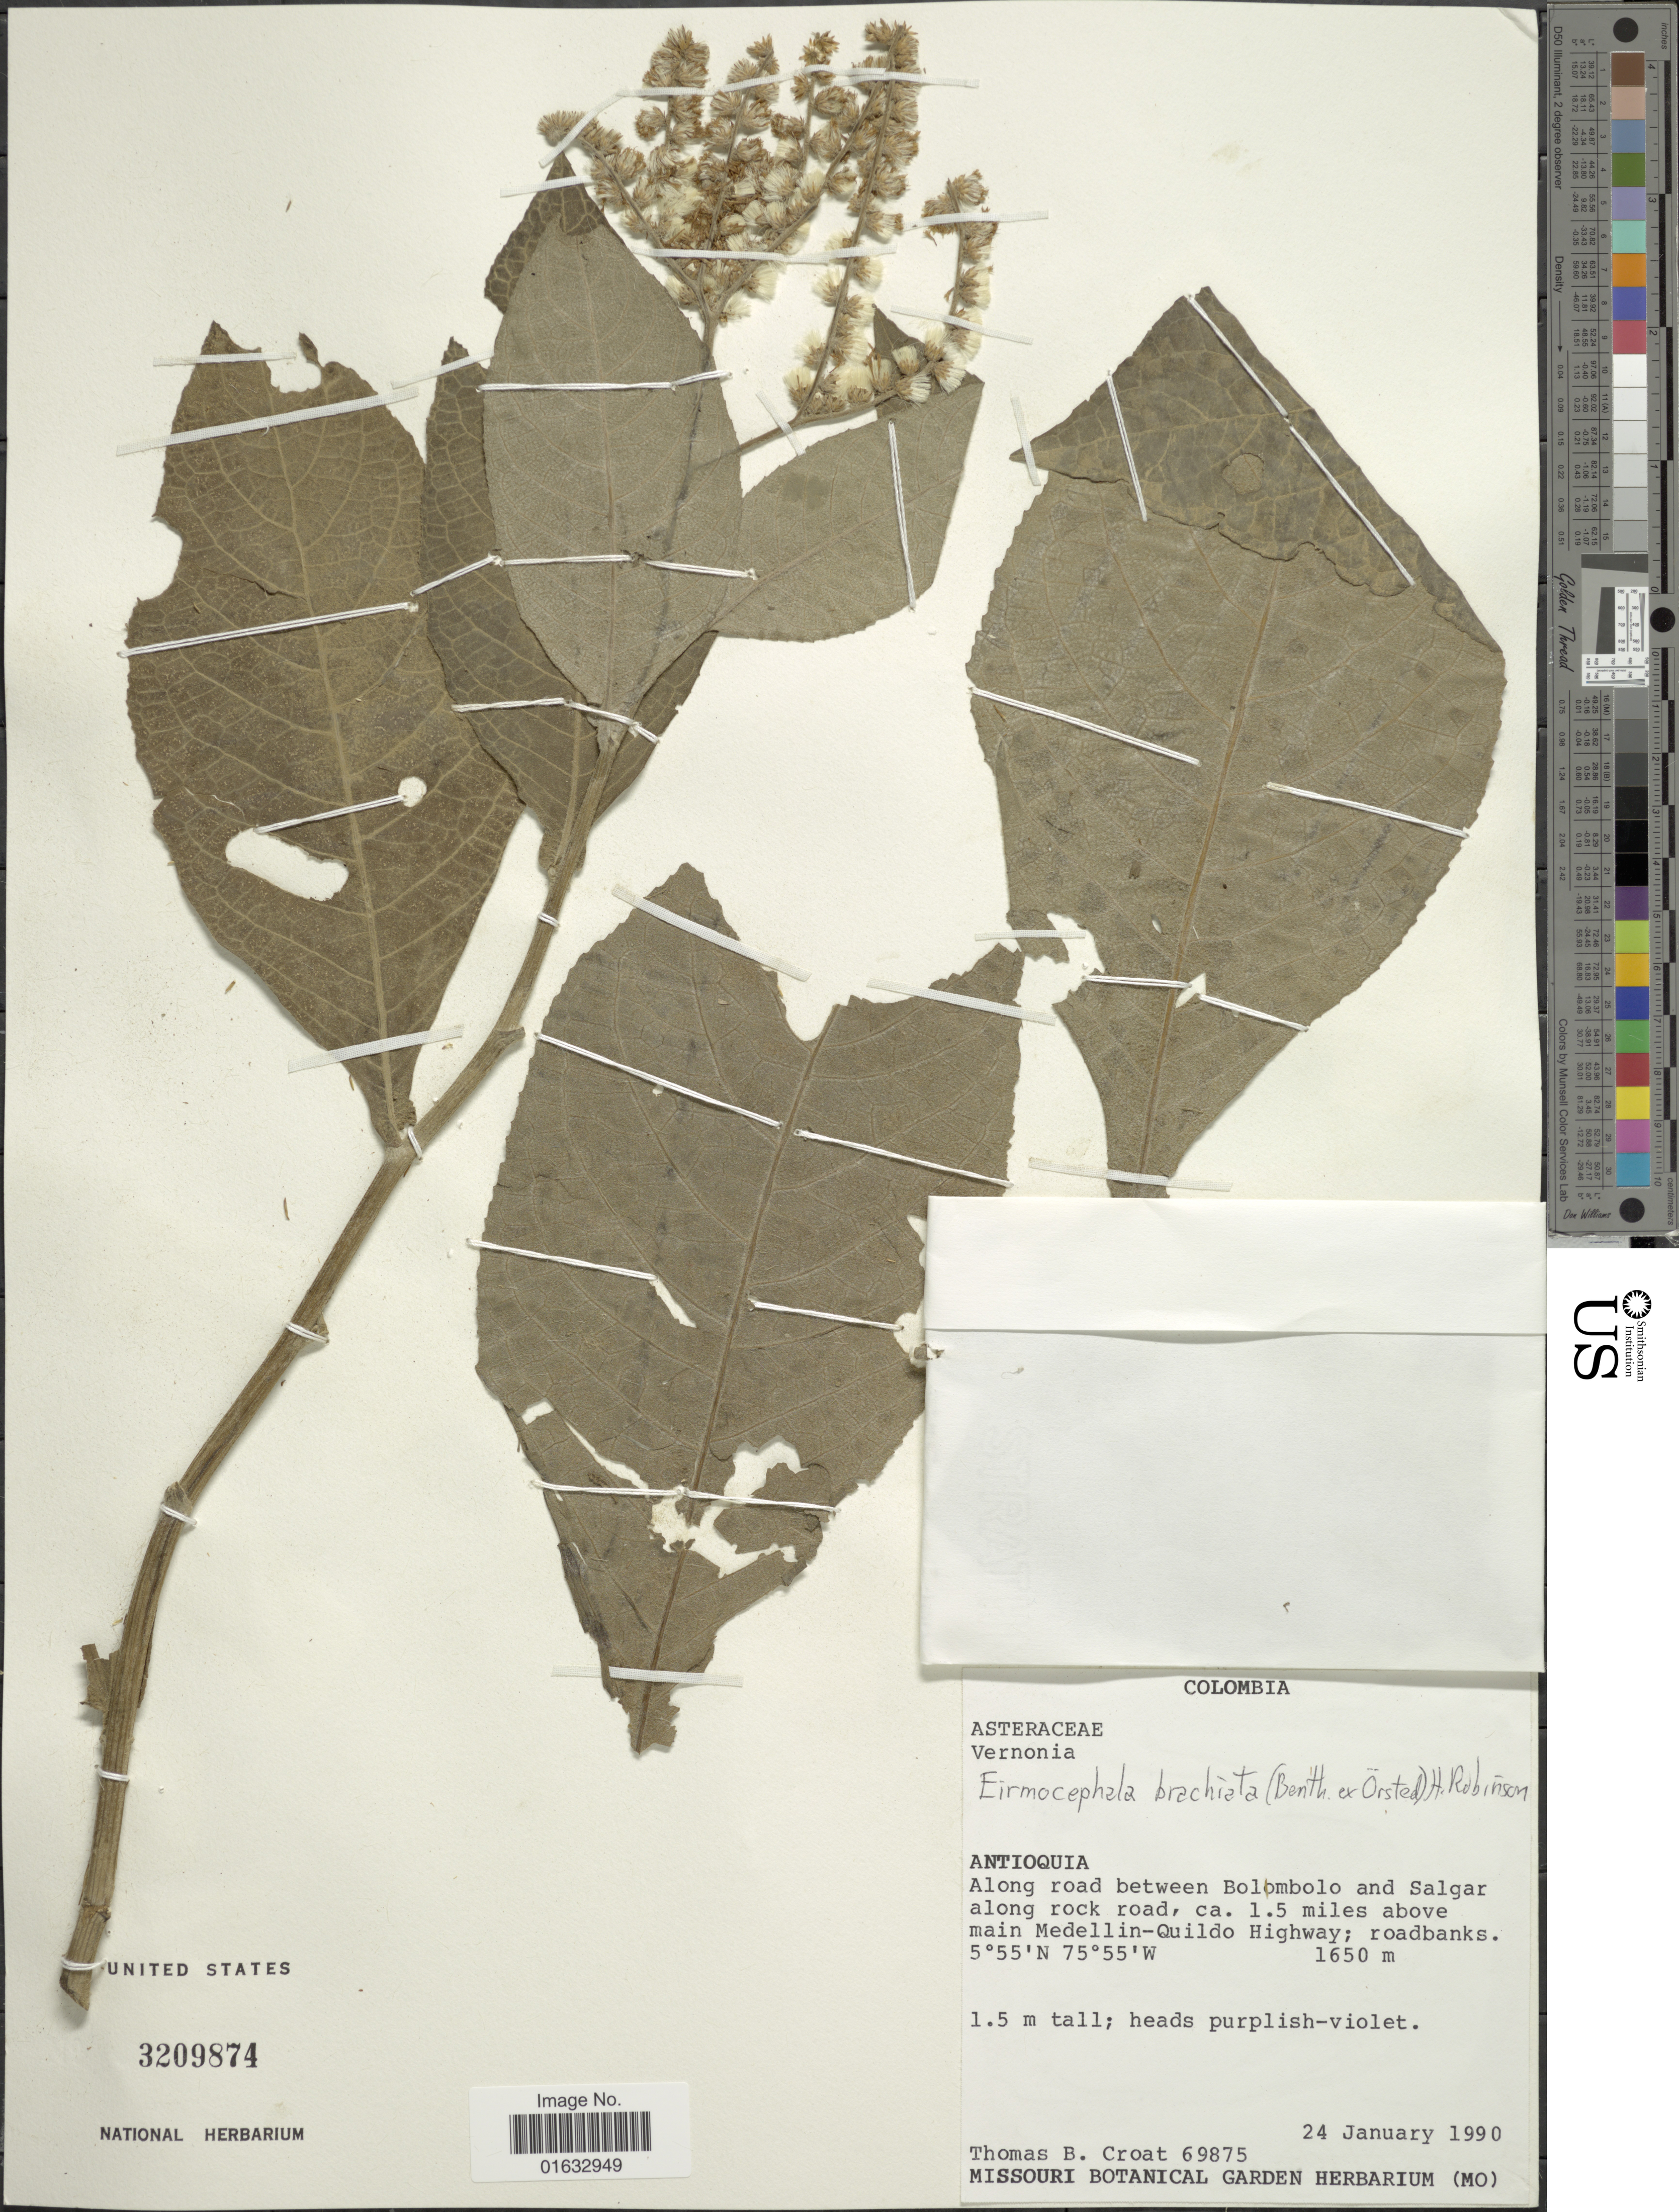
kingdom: Plantae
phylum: Tracheophyta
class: Magnoliopsida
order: Asterales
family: Asteraceae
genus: Eirmocephala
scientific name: Eirmocephala brachiata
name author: (Benth.) H. Rob.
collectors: T. B. Croat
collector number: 69875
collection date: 1990-01-24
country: Colombia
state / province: Antioquia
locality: Along road between Bolombolo and Salgar along rock road , 1.5 miles above main Medellin-Quildo Highway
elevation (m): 1650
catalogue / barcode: US 3209874